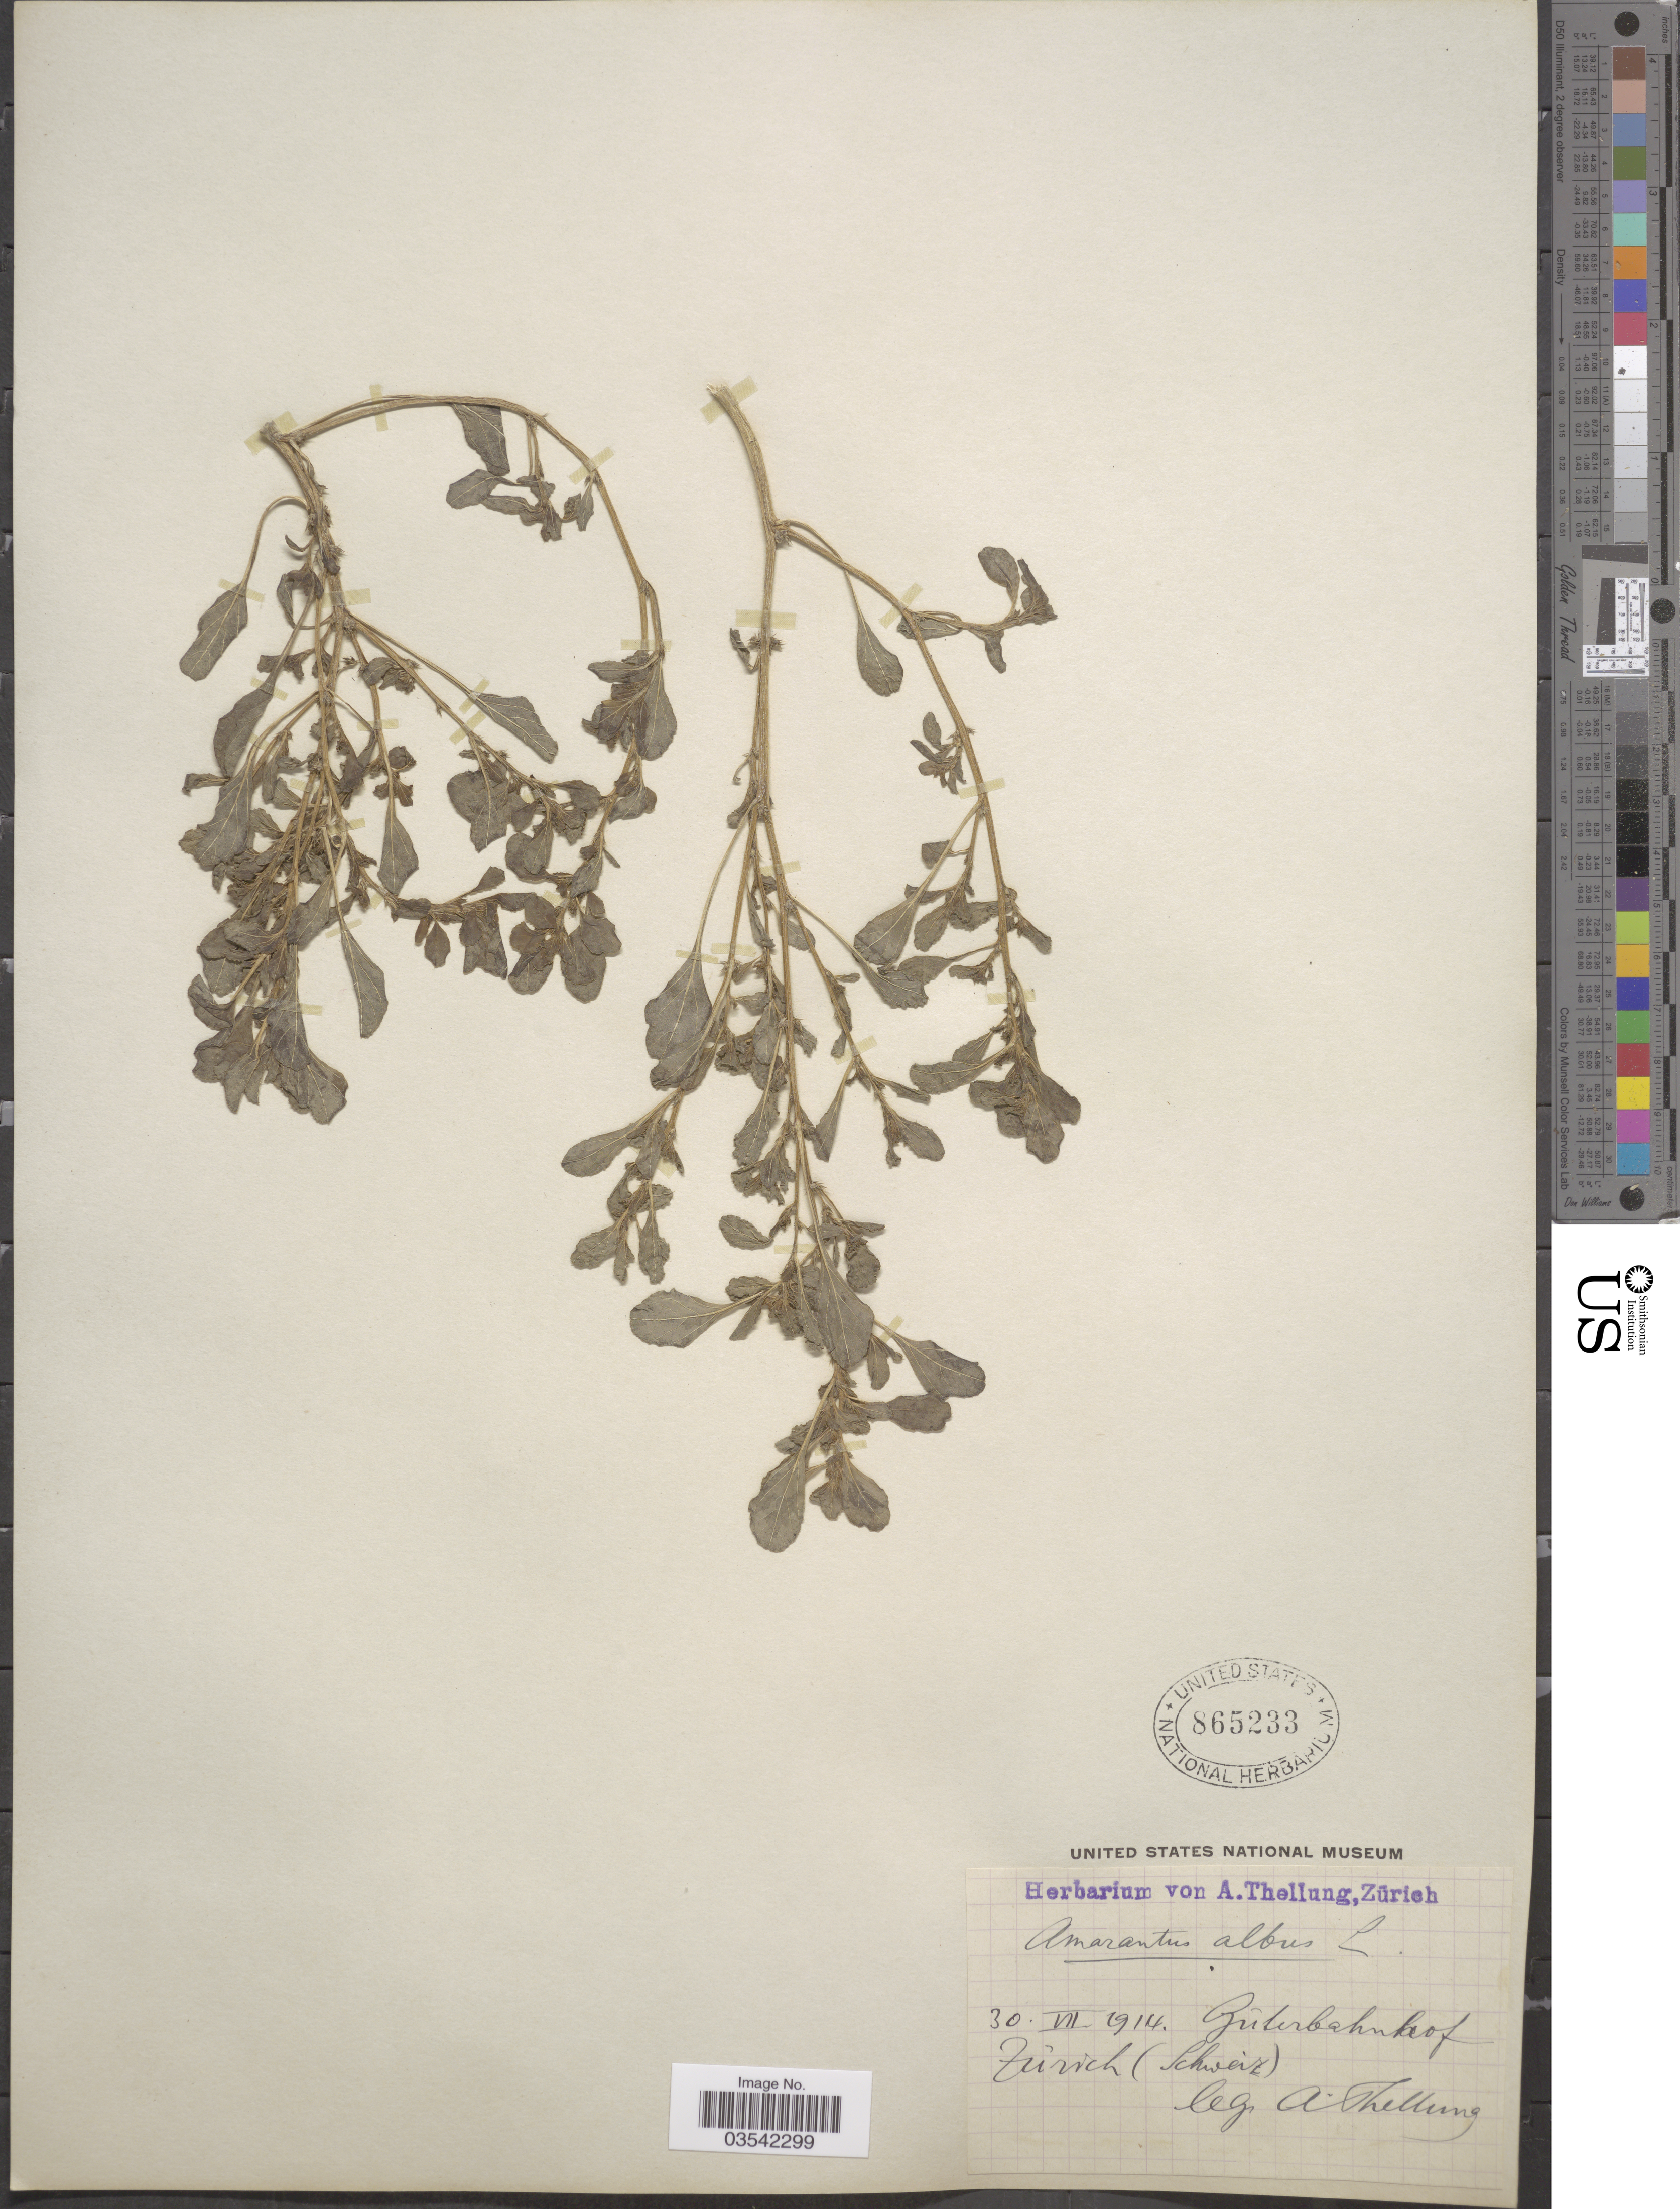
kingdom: Plantae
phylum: Tracheophyta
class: Magnoliopsida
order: Caryophyllales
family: Amaranthaceae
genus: Amaranthus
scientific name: Amaranthus albus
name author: L.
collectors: A. Thellung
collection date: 1914-07-30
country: Switzerland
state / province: Zurich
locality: Güterbahnhof (Schweiz).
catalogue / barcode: US 865233